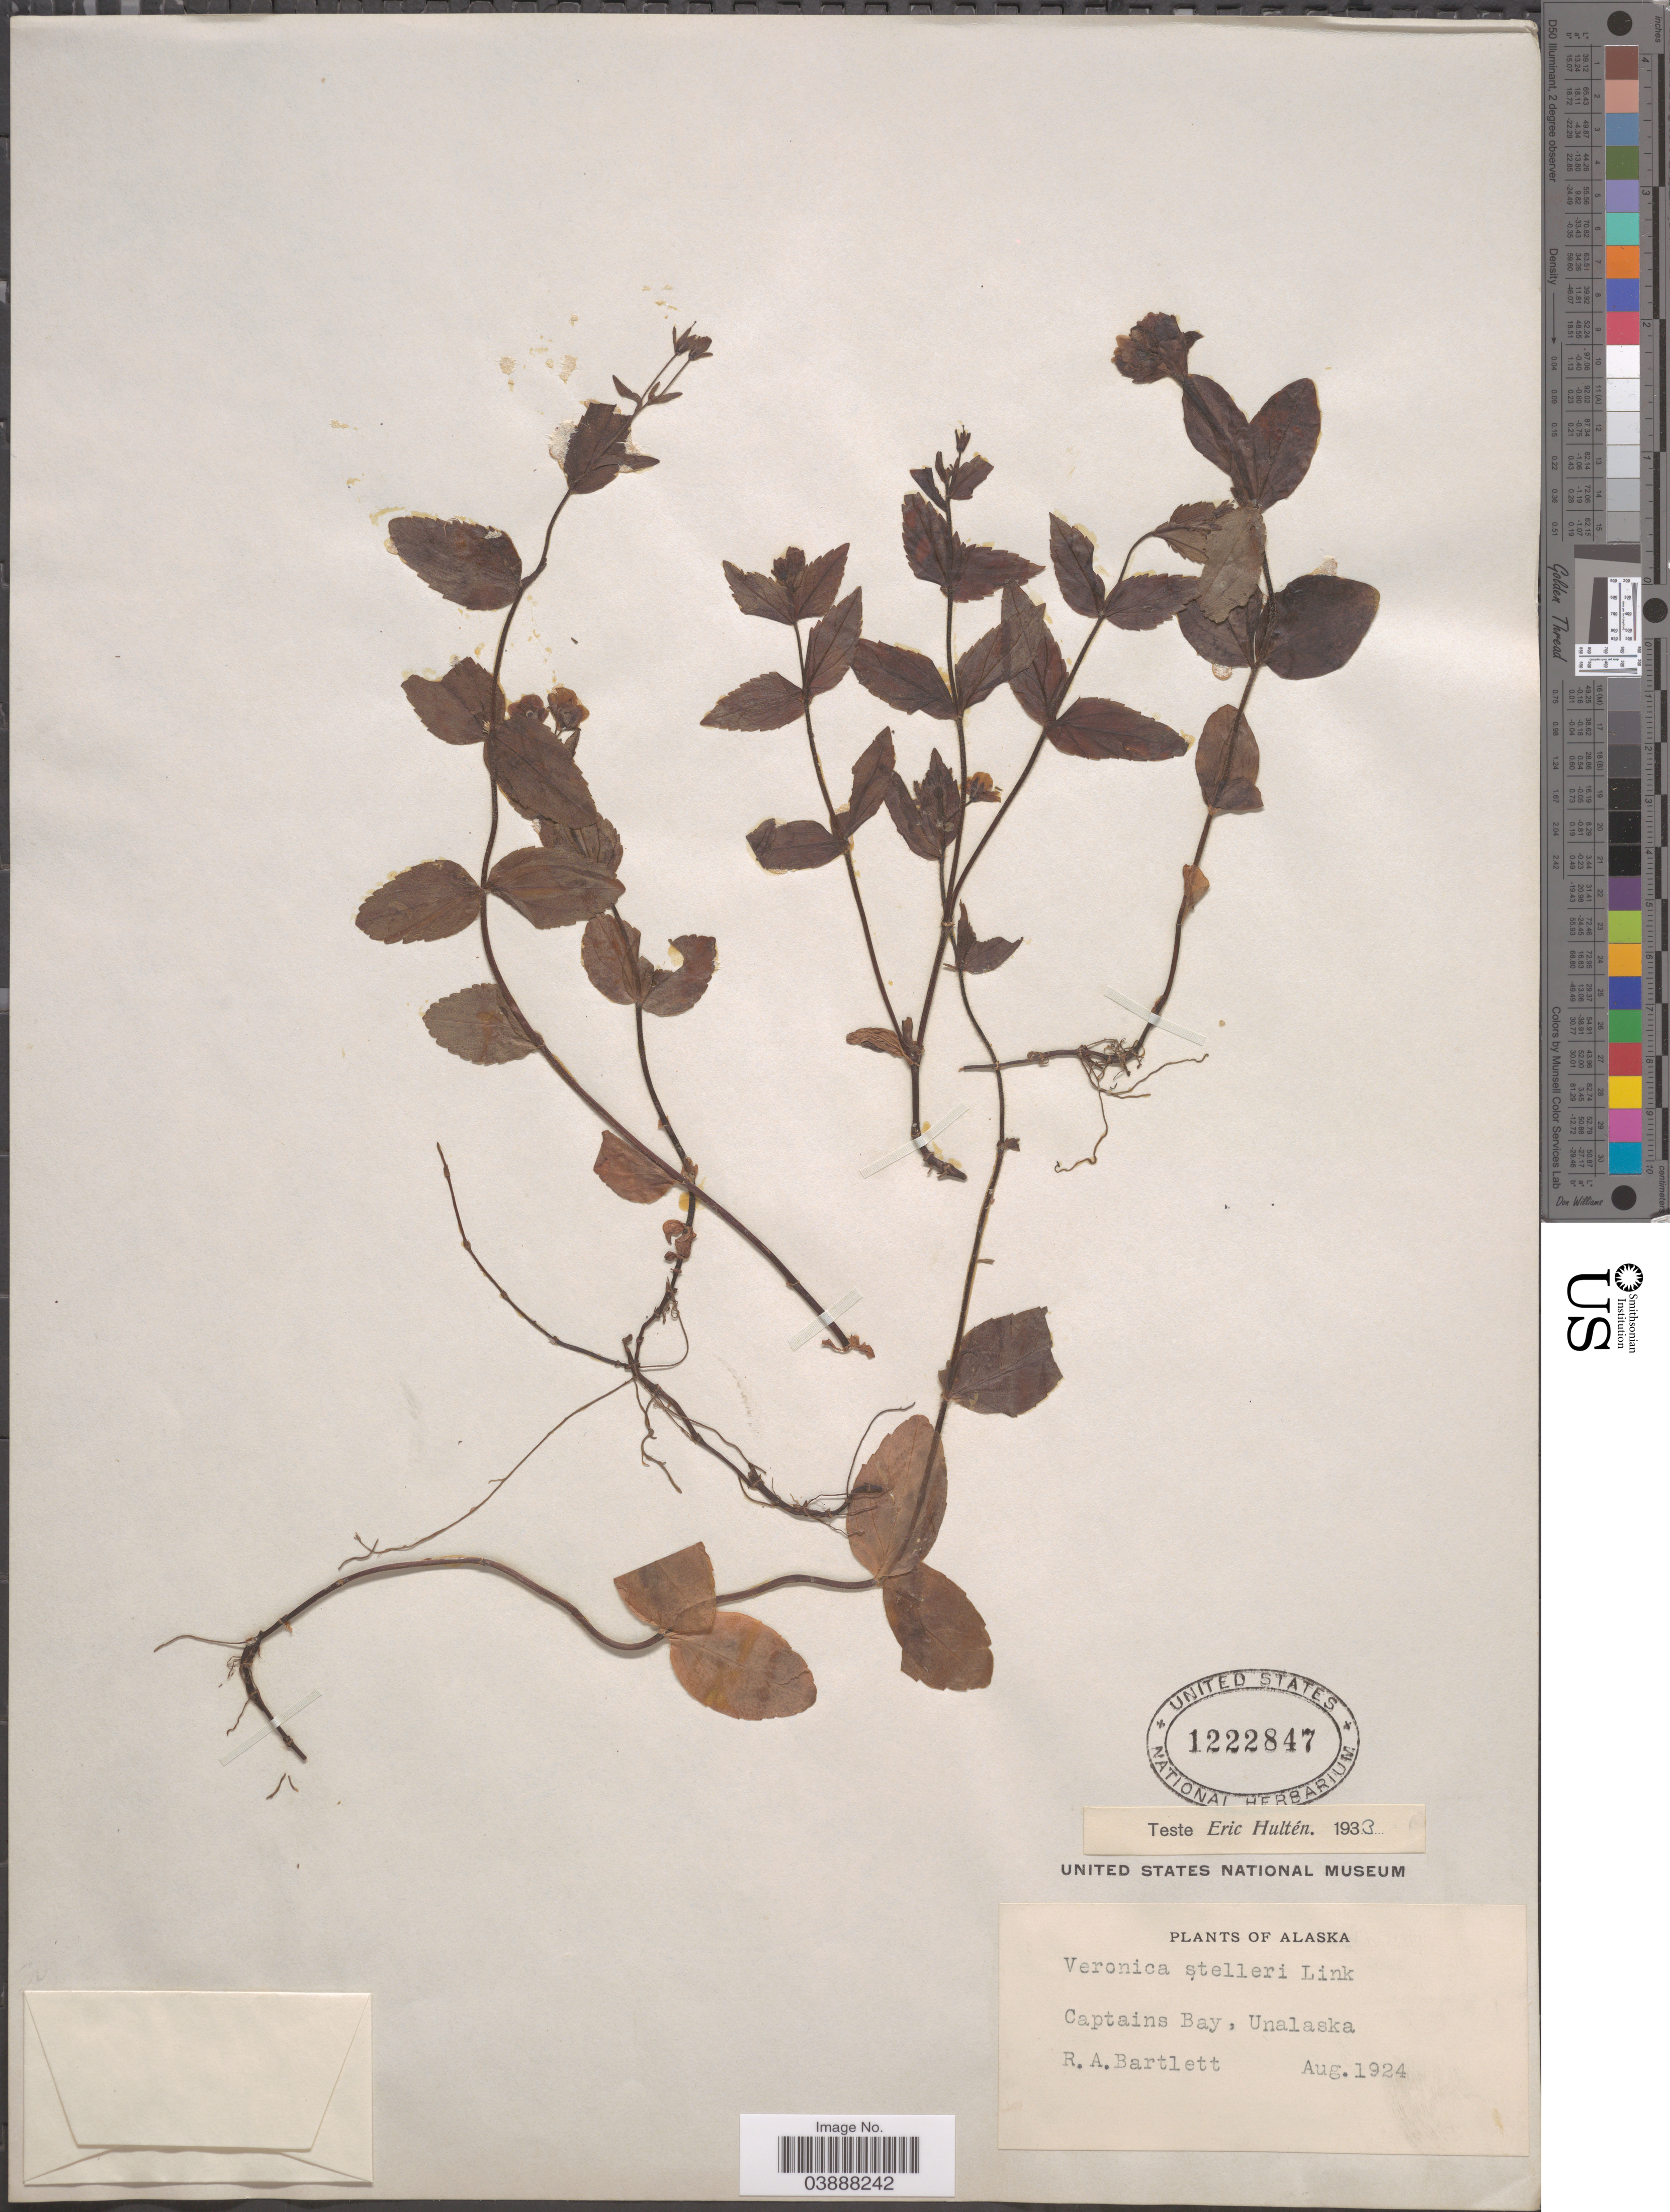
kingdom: Plantae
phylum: Tracheophyta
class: Magnoliopsida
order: Lamiales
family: Plantaginaceae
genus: Veronica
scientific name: Veronica stelleri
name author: Pall.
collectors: R. A. Bartlett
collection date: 1924-08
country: United States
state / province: Alaska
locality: Captains Bay, Unalaska.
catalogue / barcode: US 1222847